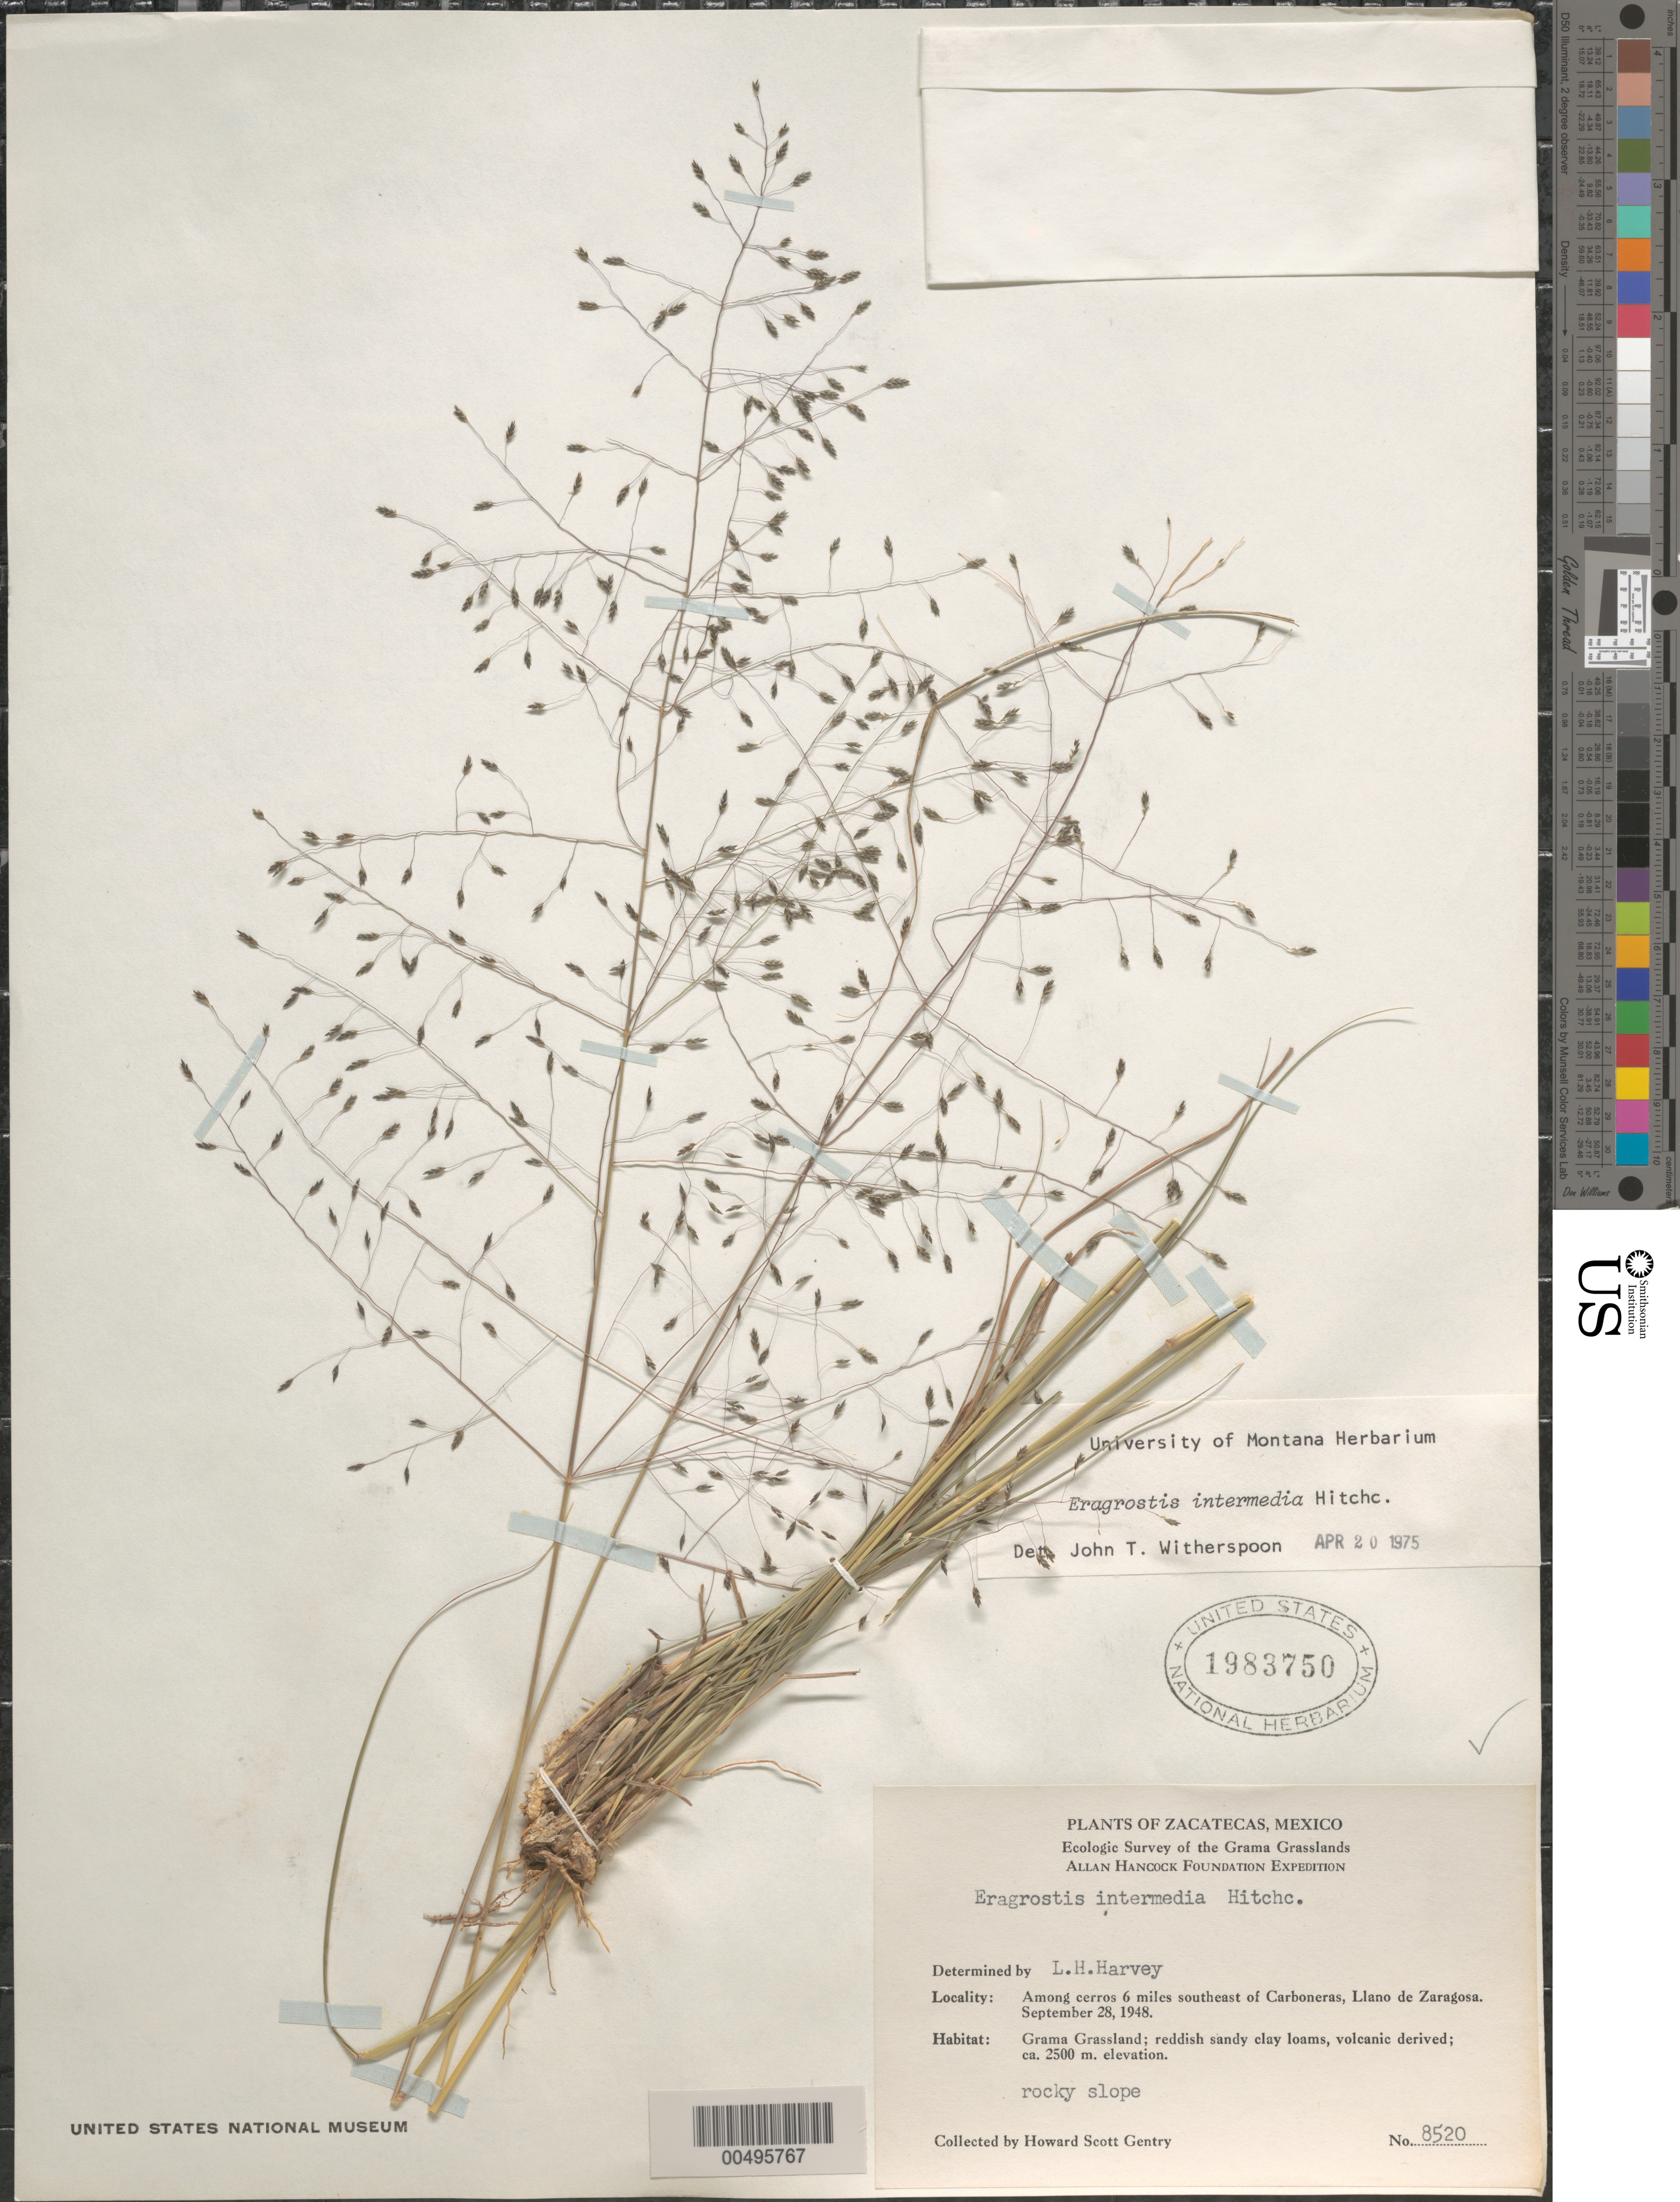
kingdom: Plantae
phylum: Tracheophyta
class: Liliopsida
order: Poales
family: Poaceae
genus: Eragrostis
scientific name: Eragrostis intermedia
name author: Hitchc.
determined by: Witherspoon, John T.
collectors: H. S. Gentry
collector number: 8520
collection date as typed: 28 Sep 1948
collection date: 1948-09-28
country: Mexico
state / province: Zacatecas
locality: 6 mi SE of Carboneras, Llano de Zaragosa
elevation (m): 2500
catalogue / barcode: US 1983750